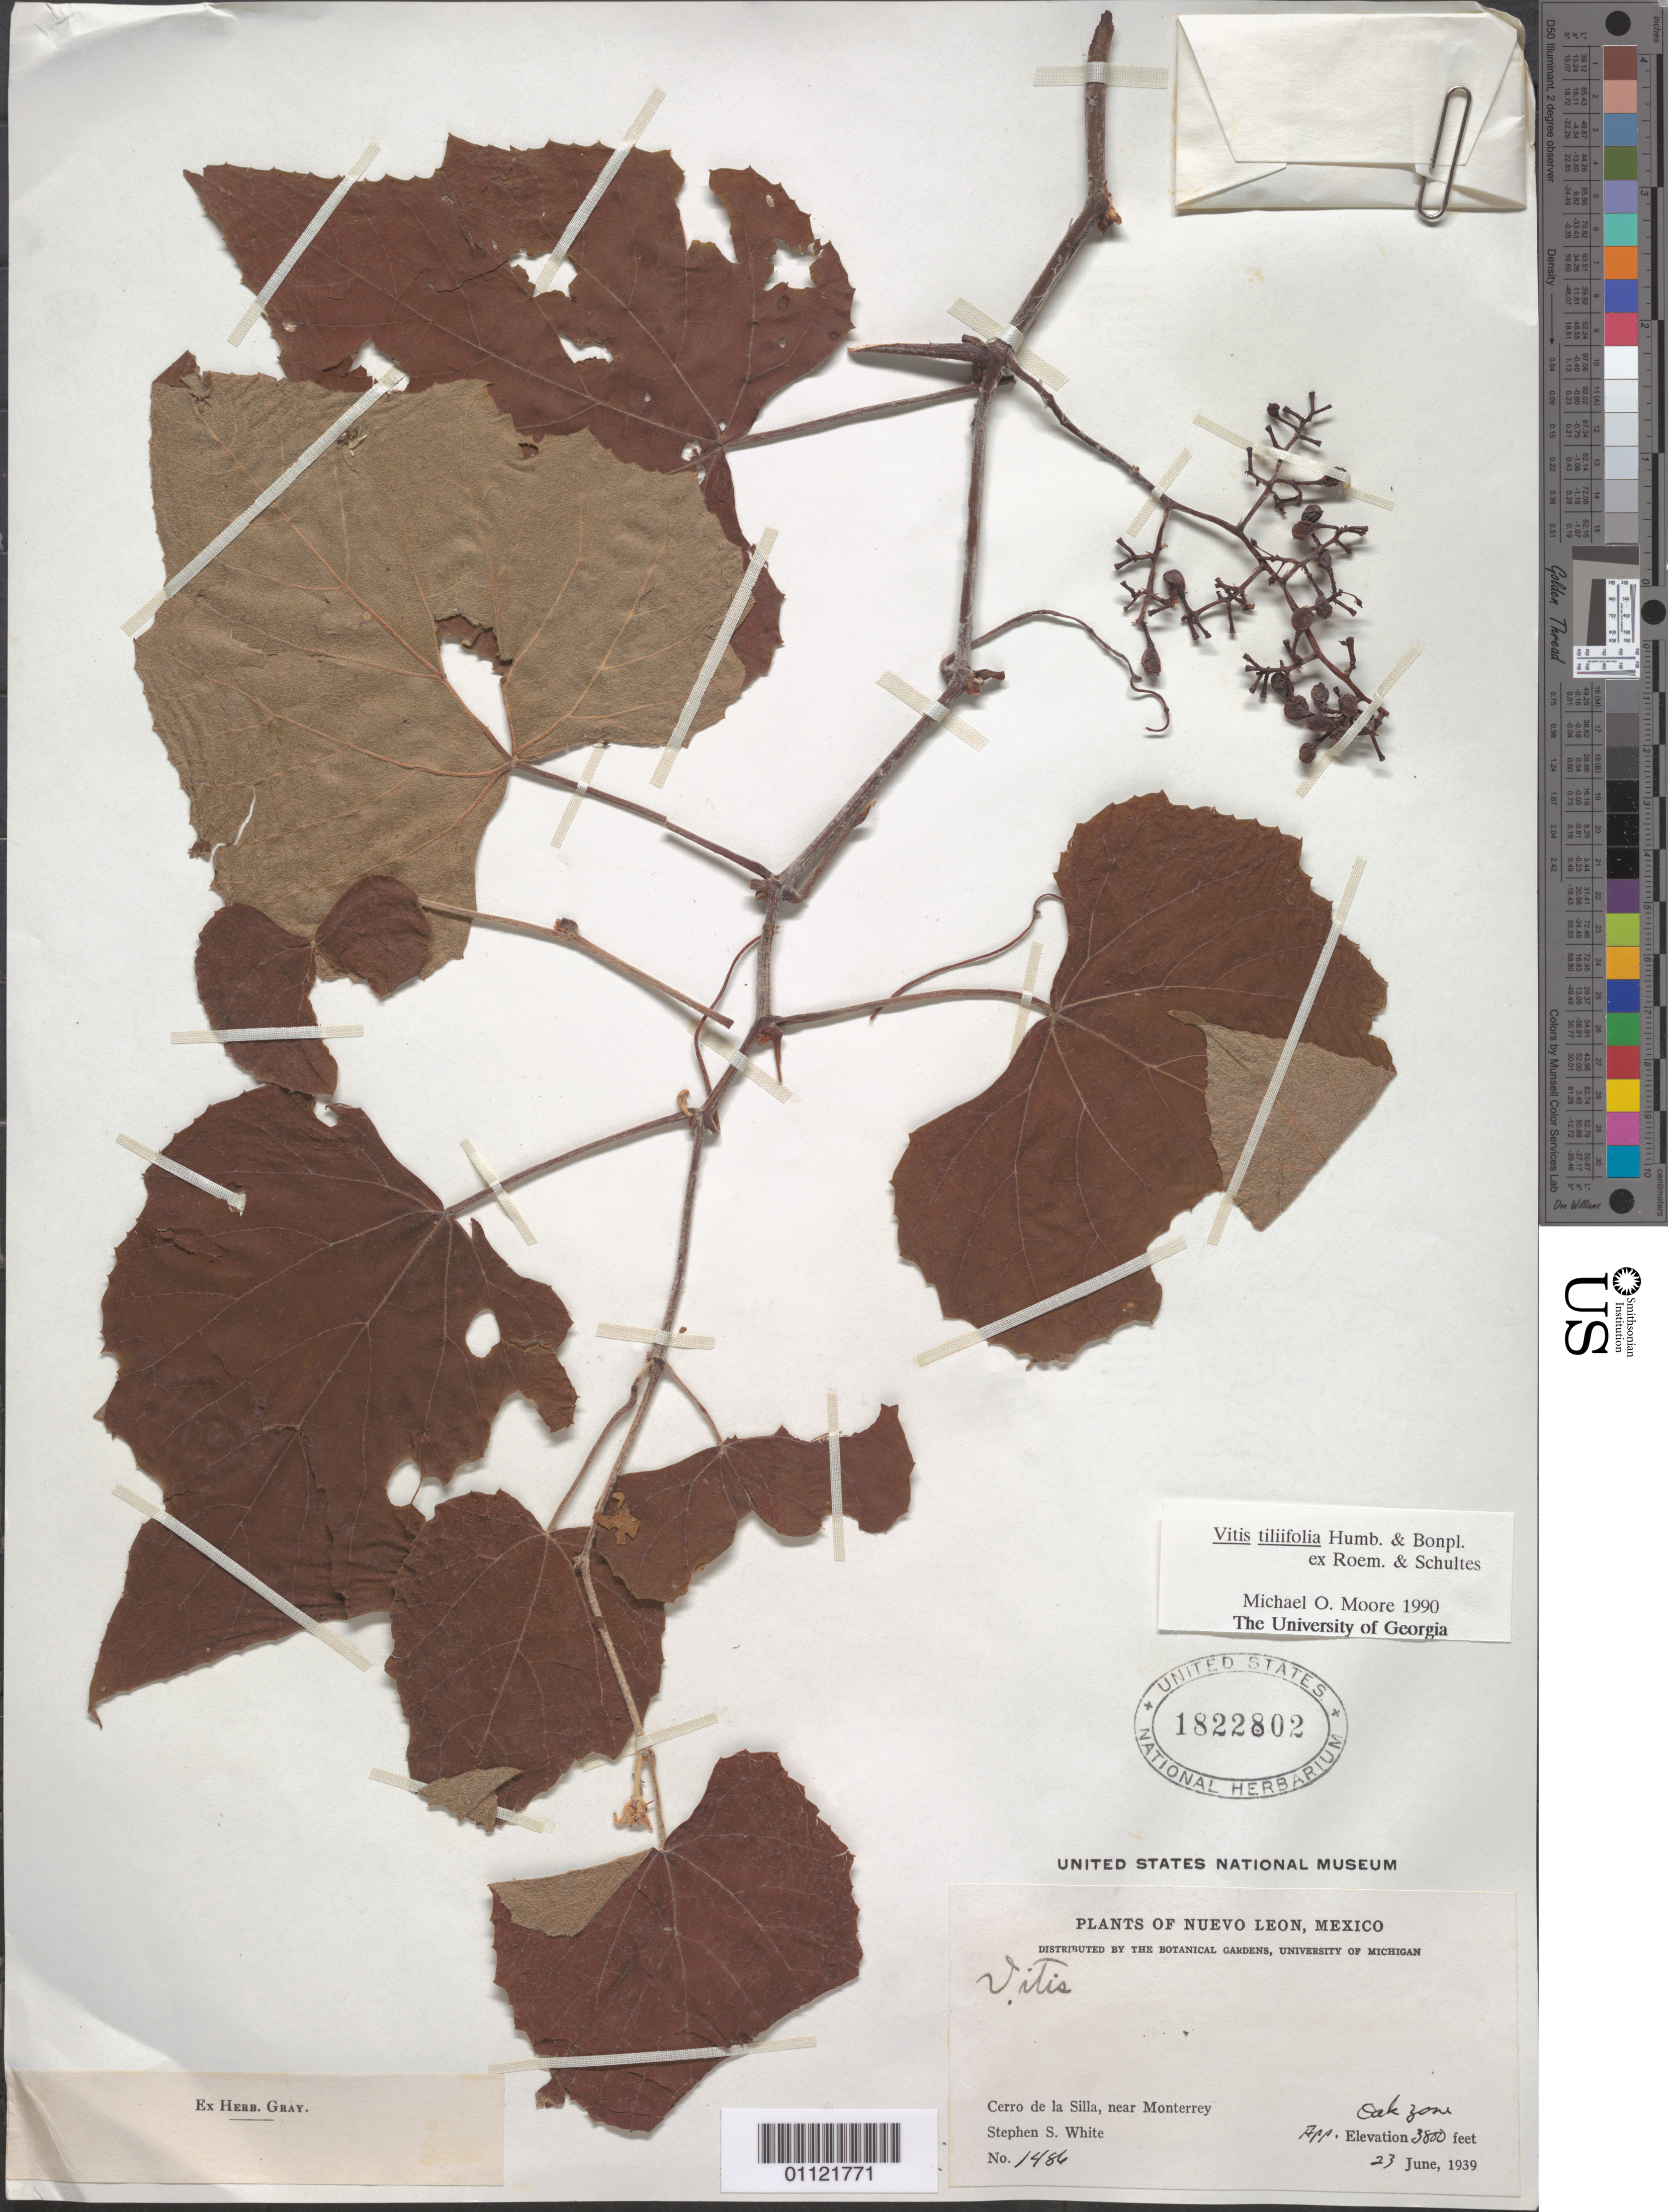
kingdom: Plantae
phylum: Tracheophyta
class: Magnoliopsida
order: Vitales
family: Vitaceae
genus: Vitis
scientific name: Vitis tiliifolia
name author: Humb. & Bonpl. ex Schult.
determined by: Moore, M. O.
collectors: S. S. White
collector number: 1486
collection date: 1939-06-23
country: Mexico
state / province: Nuevo Leon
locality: Cerro de la Silla, near Monterrey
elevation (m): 1158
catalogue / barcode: US 182202